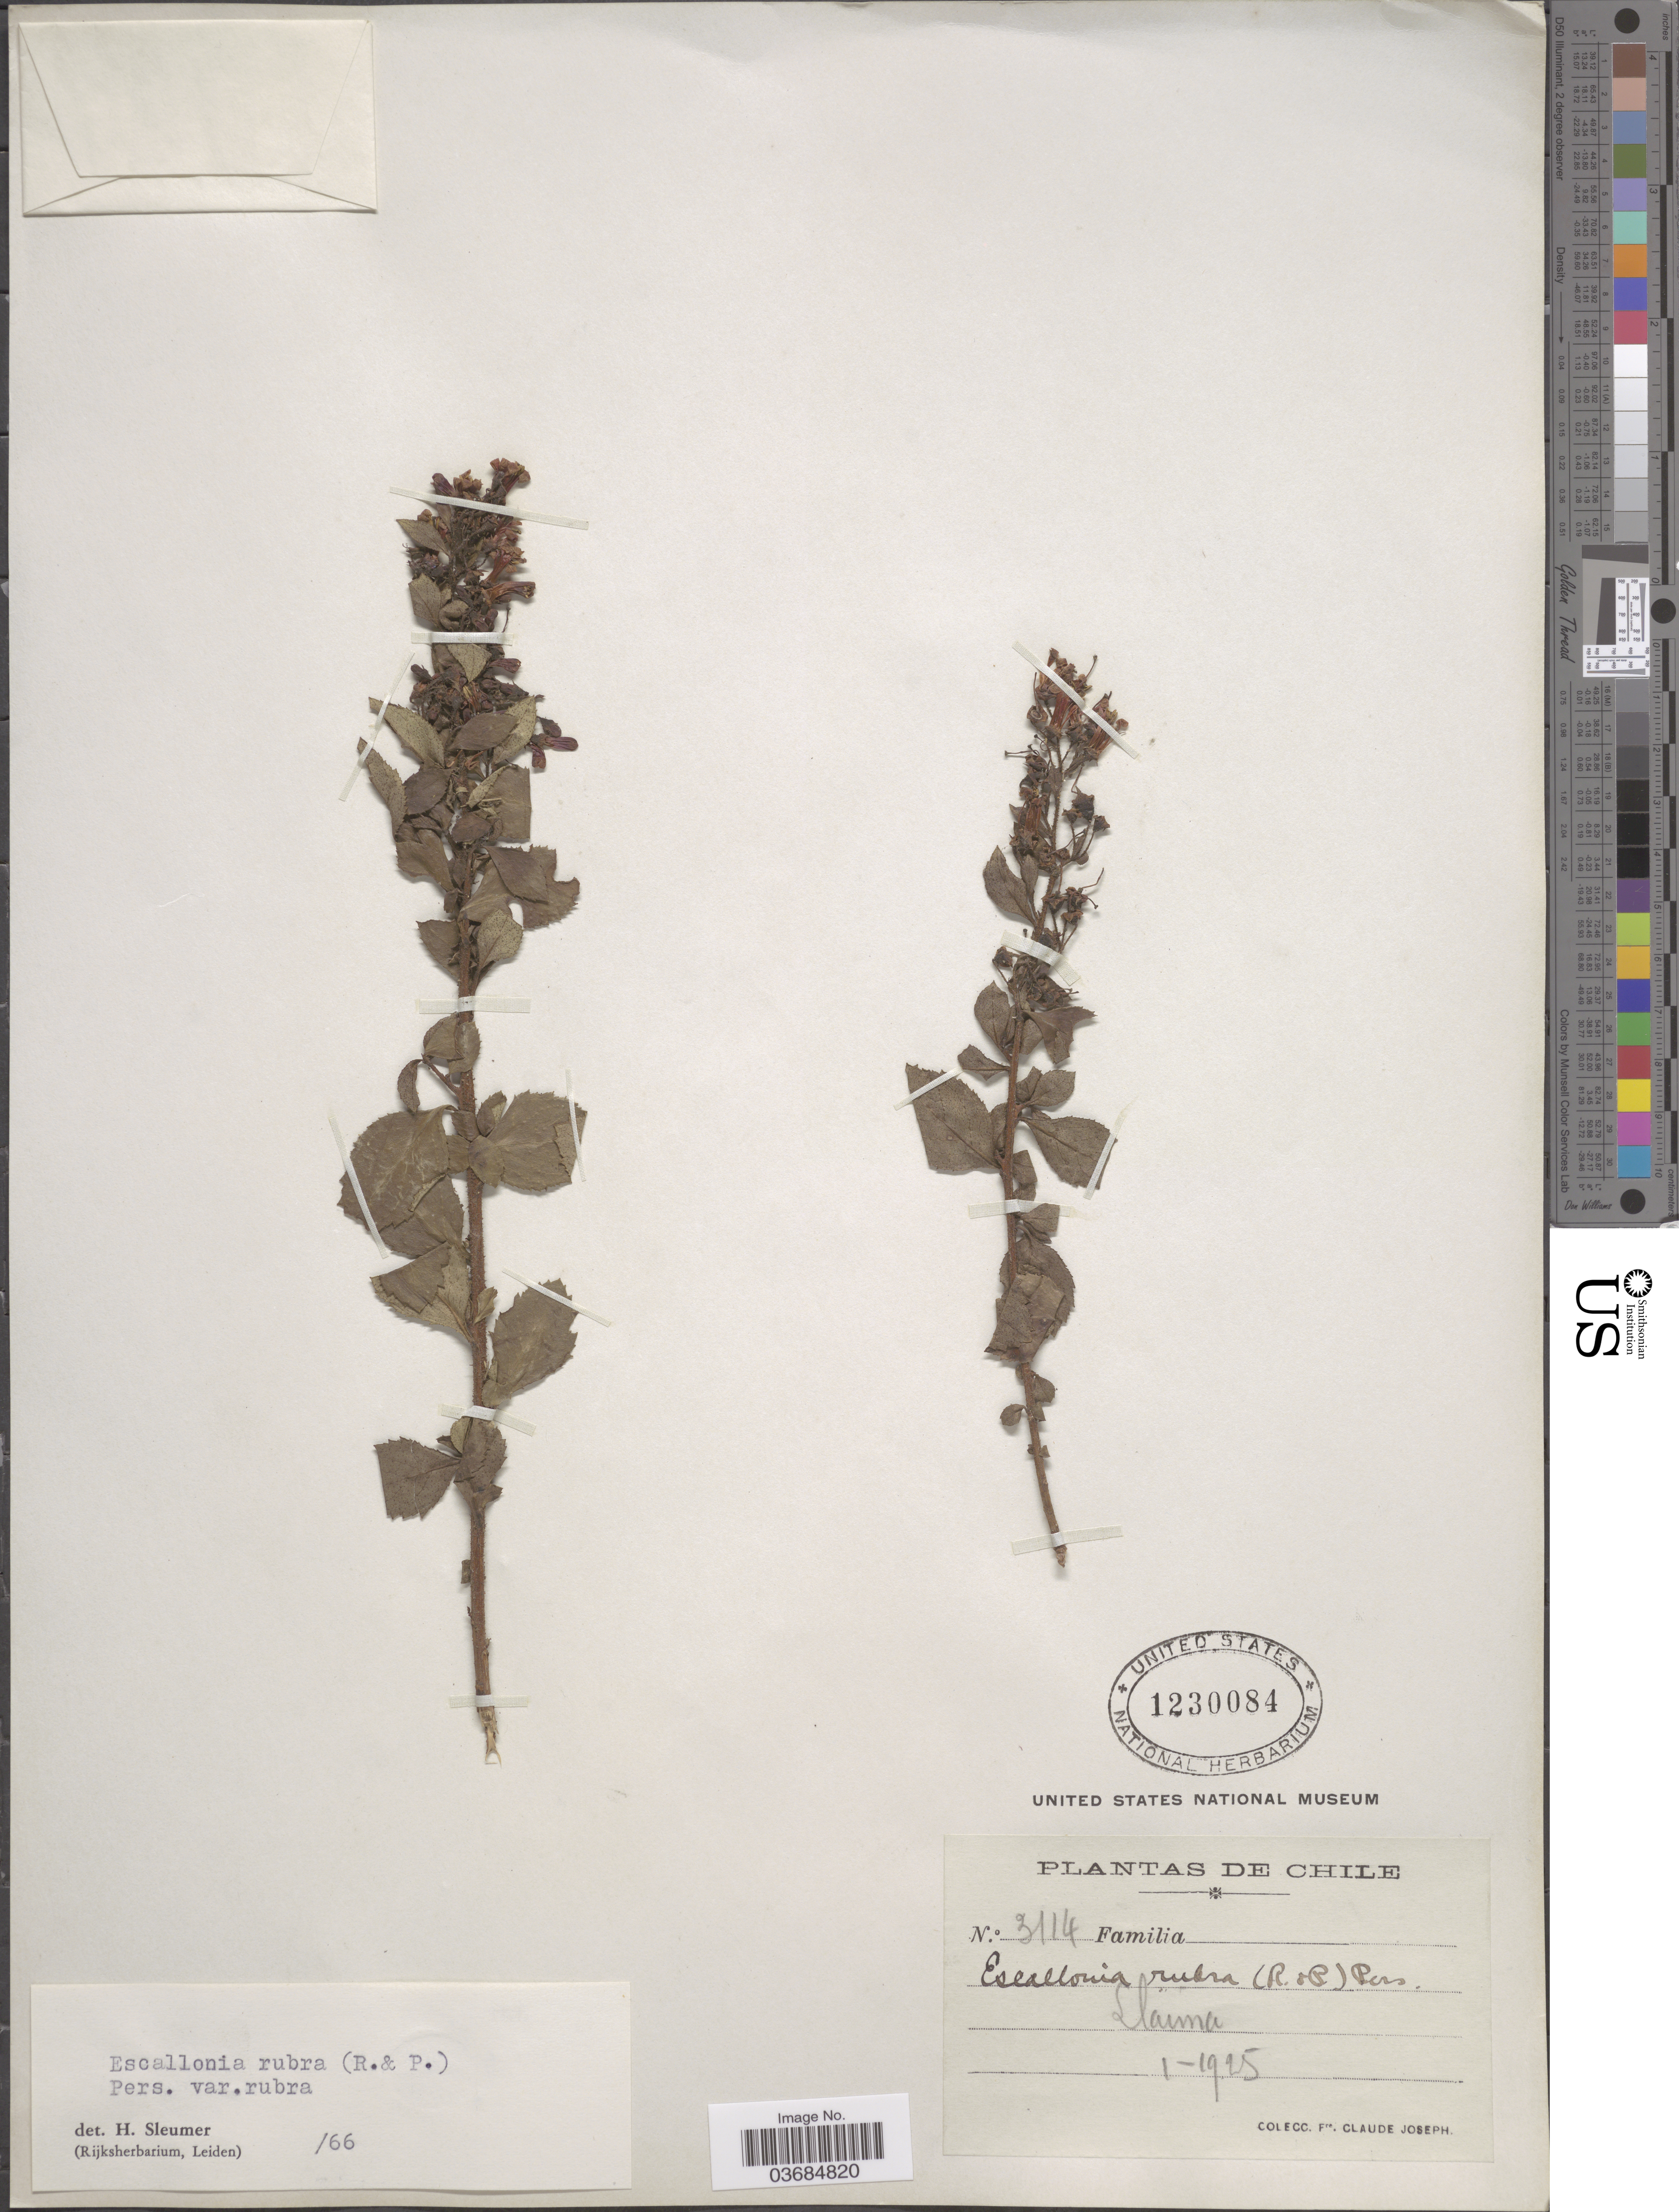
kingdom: Plantae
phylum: Tracheophyta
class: Magnoliopsida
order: Escalloniales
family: Escalloniaceae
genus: Escallonia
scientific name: Escallonia rubra var. rubra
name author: (Ruiz & Pav.) Pers.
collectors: Bro. Claude-Joseph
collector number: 3114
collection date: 1925-01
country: Chile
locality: Llaima.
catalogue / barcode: US 1230084